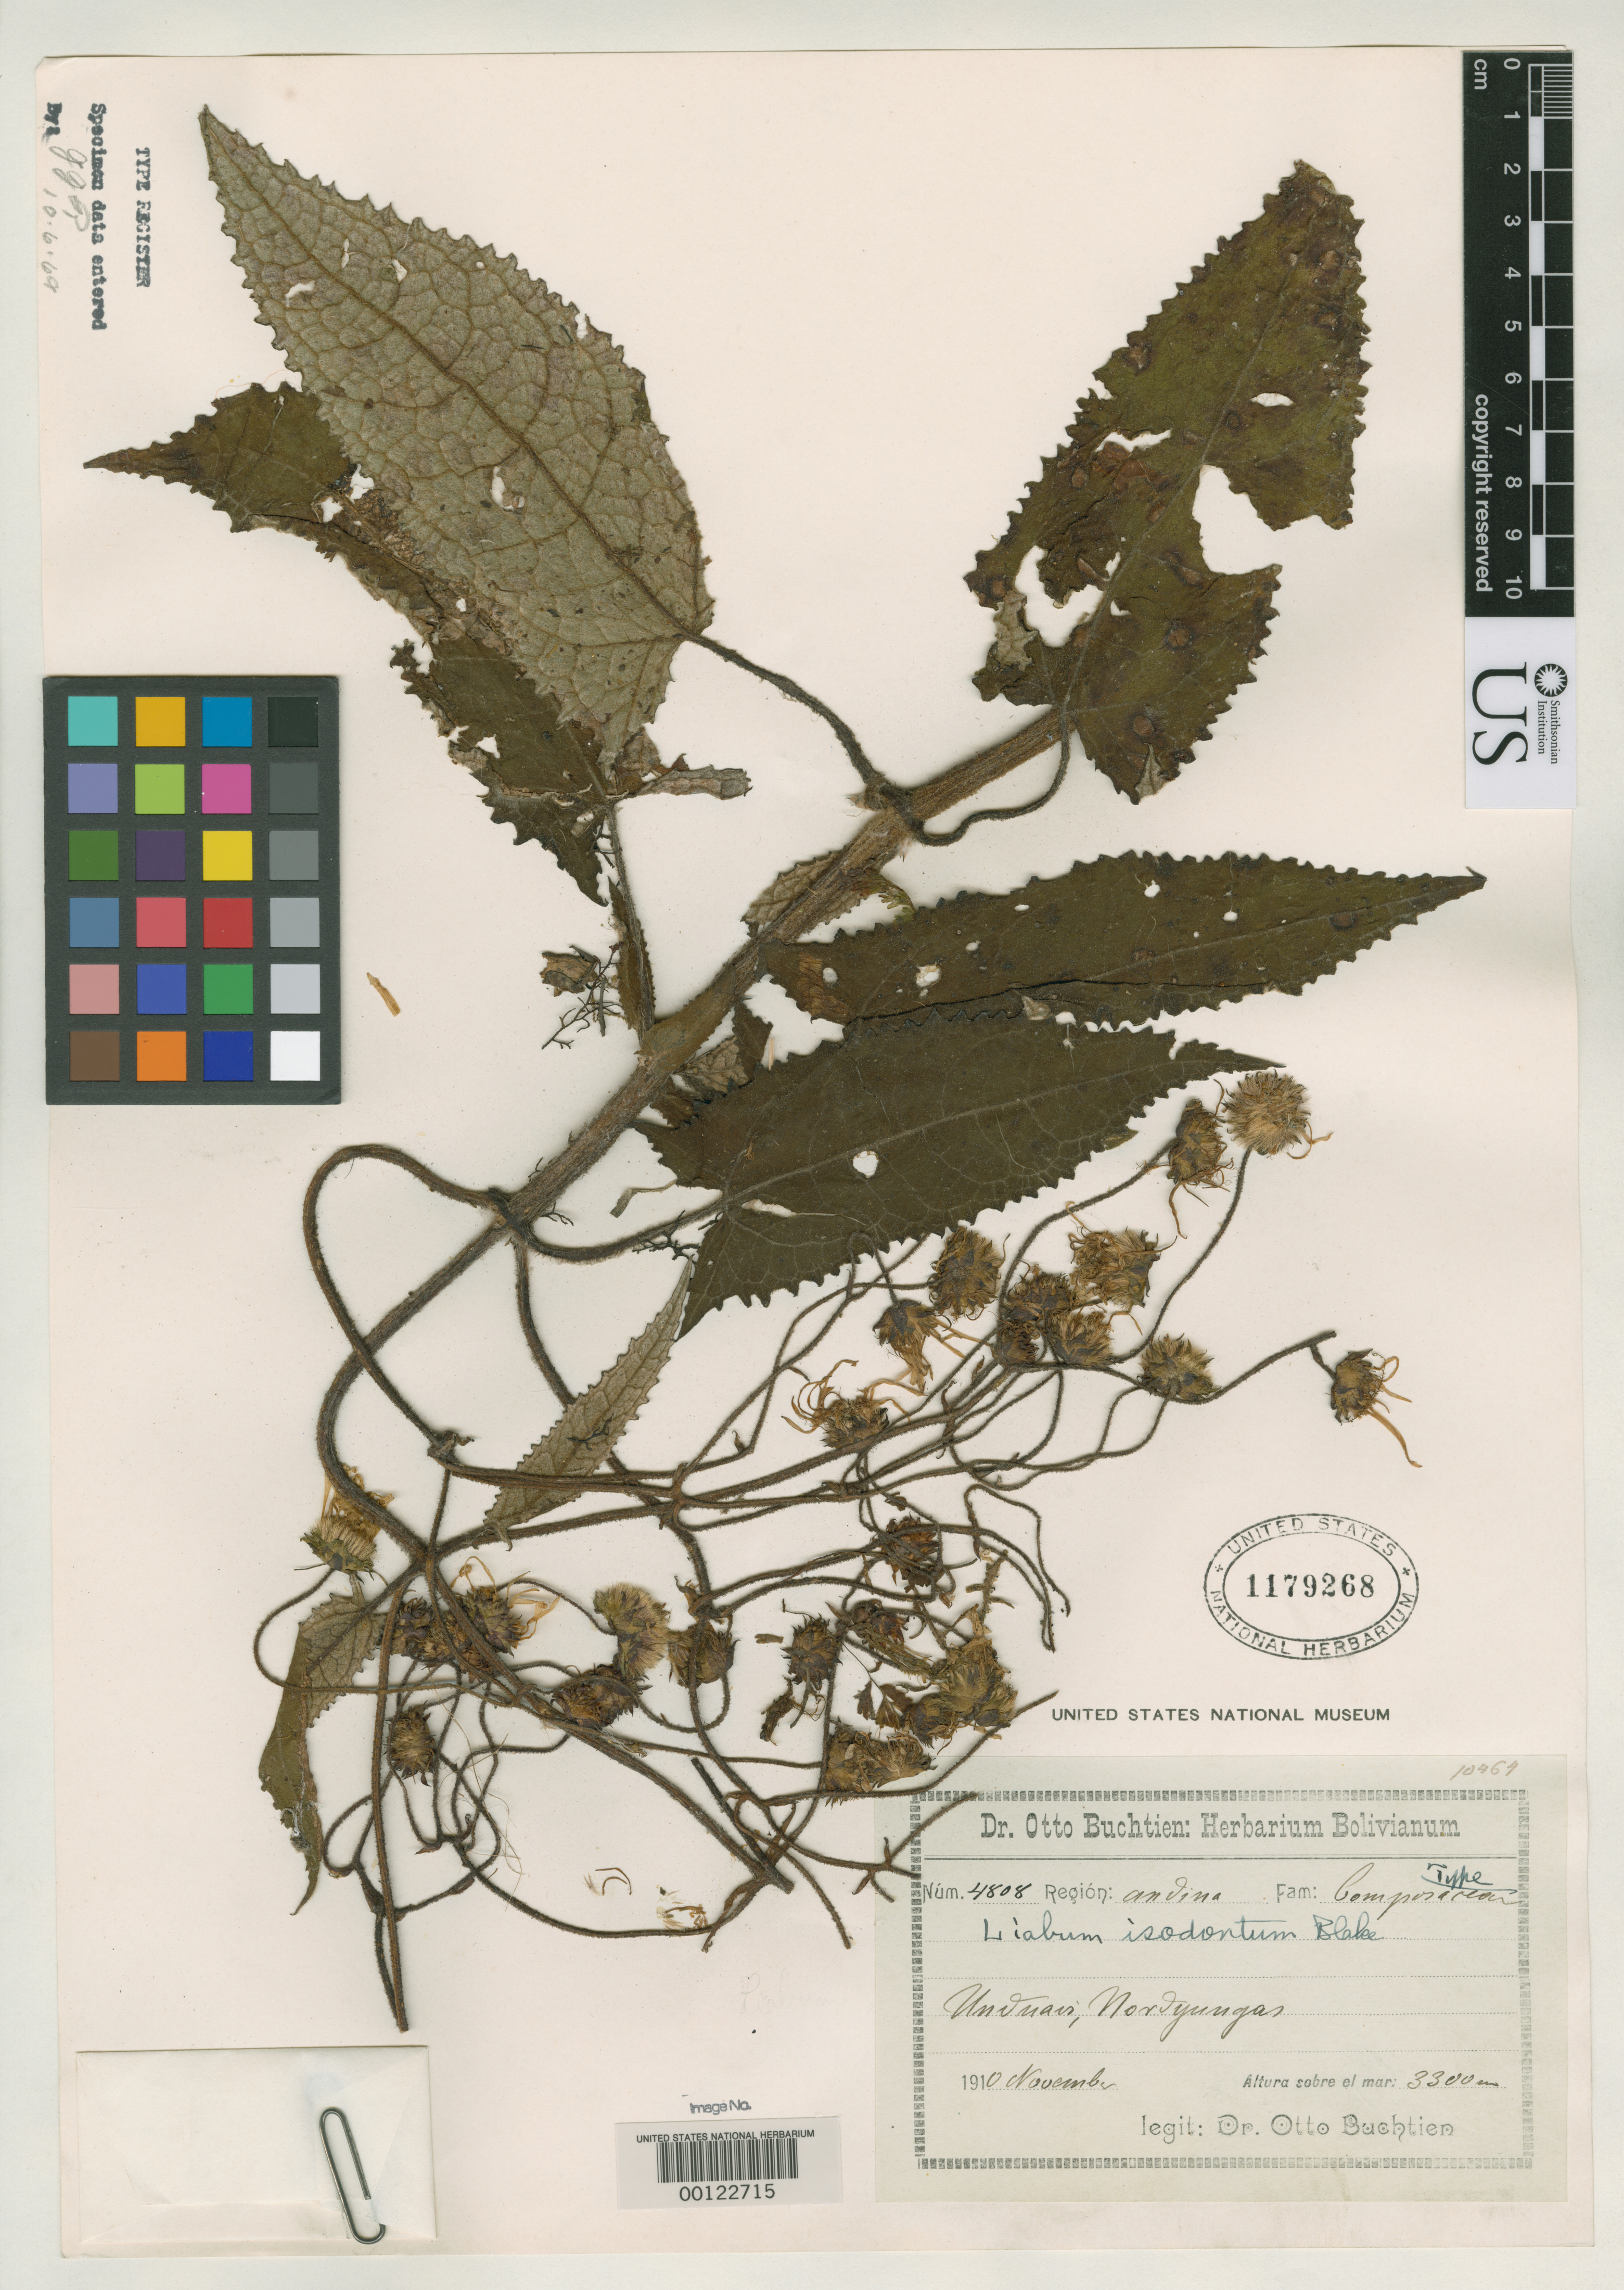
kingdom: Plantae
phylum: Tracheophyta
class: Magnoliopsida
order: Asterales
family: Asteraceae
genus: Liabum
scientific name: Liabum isodontum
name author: S.F. Blake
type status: Holotype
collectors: O. Buchtien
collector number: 4808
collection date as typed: Nov 1910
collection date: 1910-11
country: Bolivia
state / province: La Paz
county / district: Nor Yungas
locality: Unduavi, Nor Yungas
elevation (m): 3300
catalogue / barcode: US 1179268